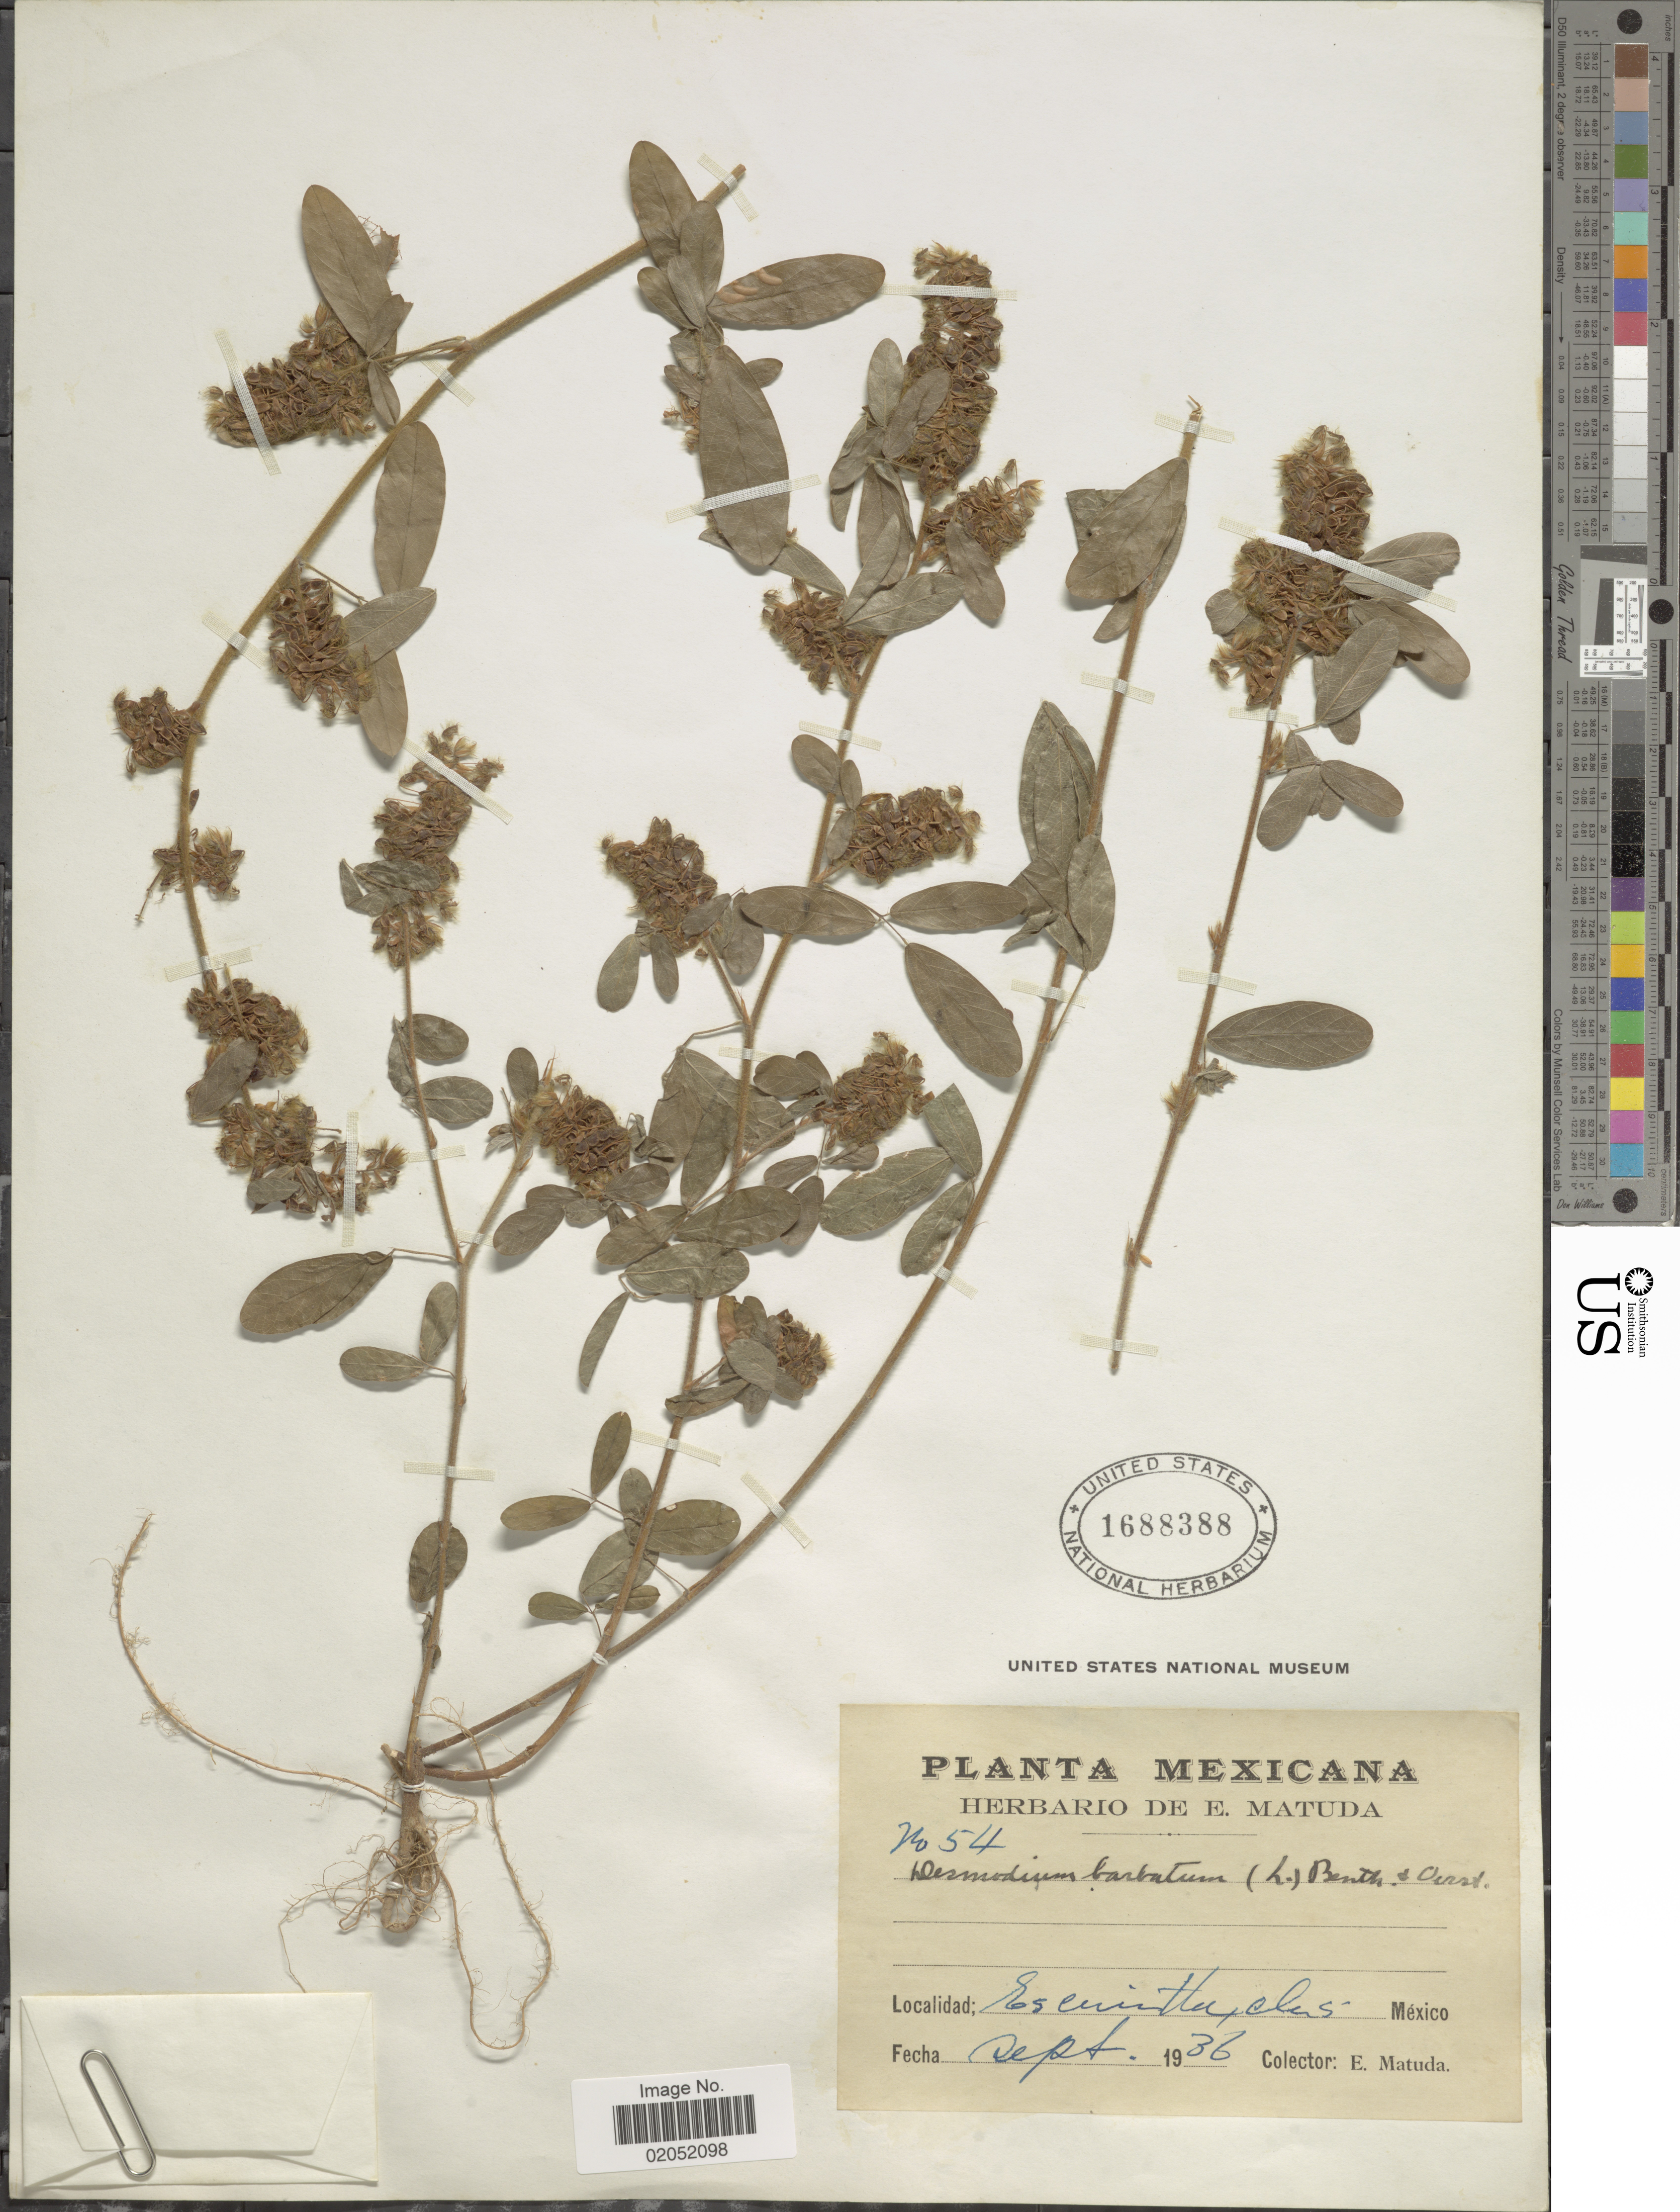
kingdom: Plantae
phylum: Tracheophyta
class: Magnoliopsida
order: Fabales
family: Fabaceae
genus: Grona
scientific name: Grona barbata var. barbata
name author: (L.) H. Ohashi & K. Ohashi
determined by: Strong, Mark T., (BOT), Smithsonian Institution - National Museum of Natural History (UNITED STATES)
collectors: E. Matuda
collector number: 54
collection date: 1936-09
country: Mexico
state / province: Chiapas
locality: Escuintla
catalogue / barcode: US 1688388